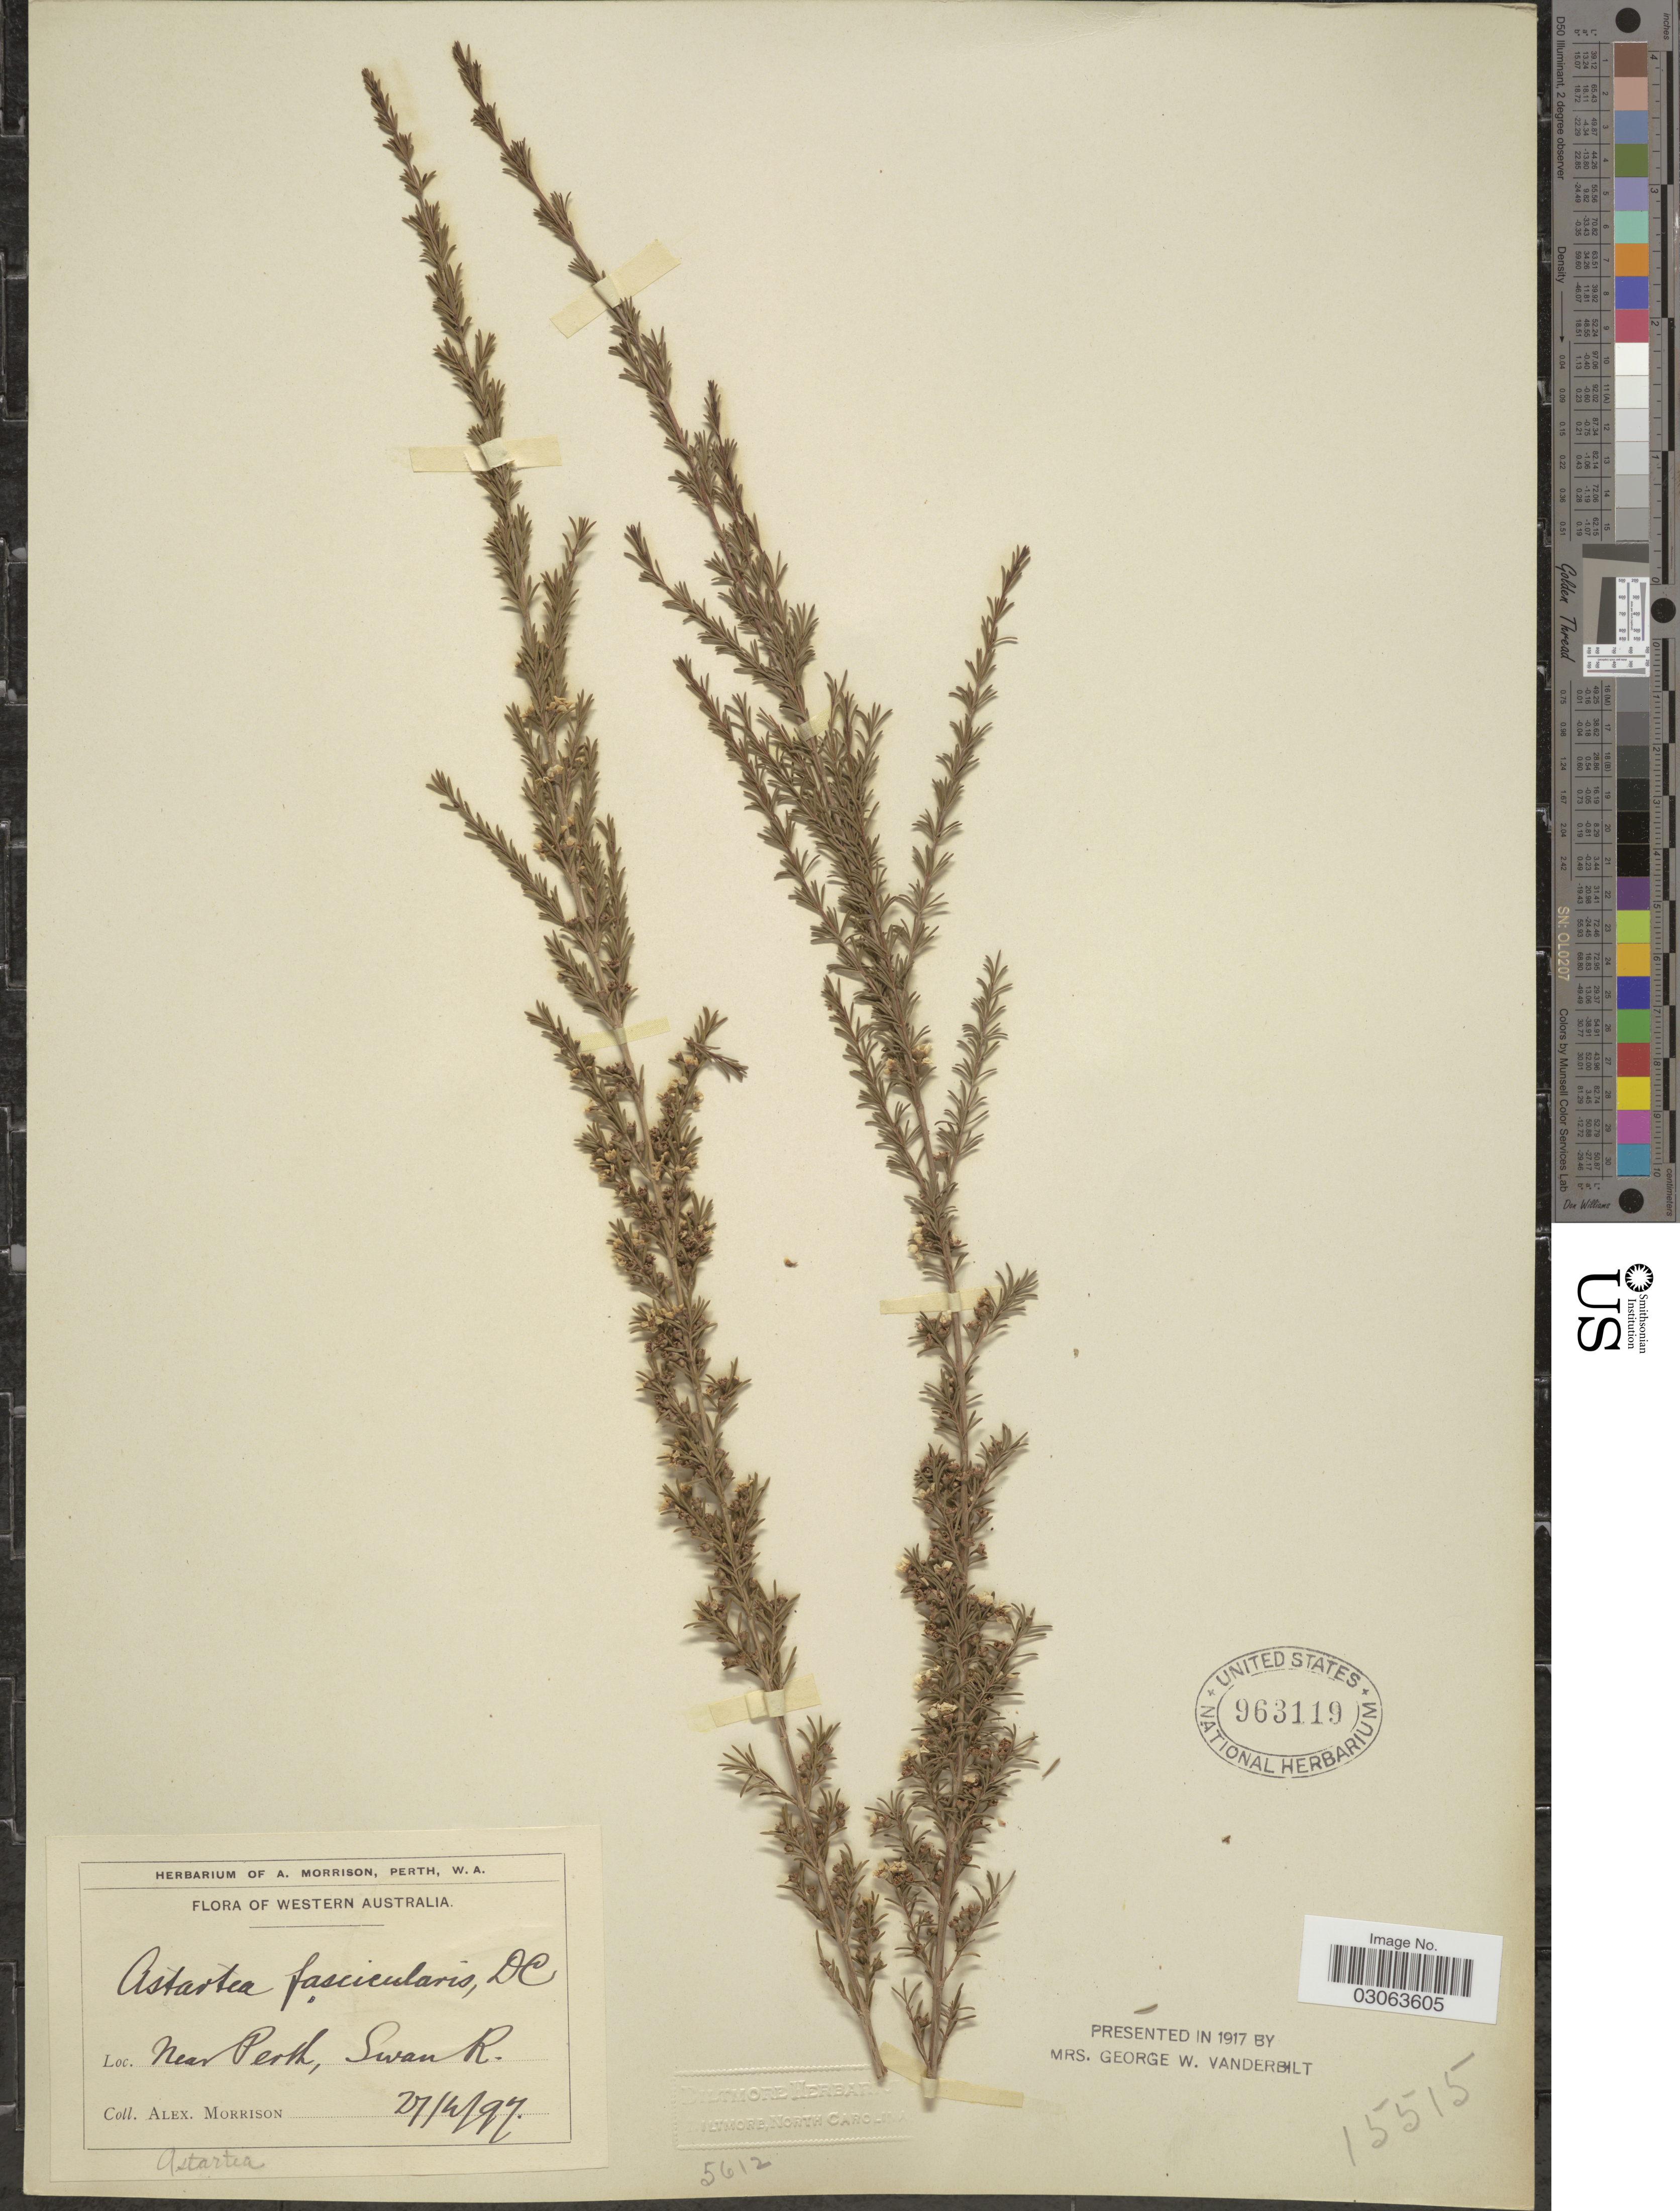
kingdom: Plantae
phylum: Tracheophyta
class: Magnoliopsida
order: Myrtales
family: Myrtaceae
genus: Astartea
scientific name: Astartea fascicularis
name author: (Labill.) A. Cunn. ex DC.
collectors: A. Morrison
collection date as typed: Transcribed d/m/y: 27/4/97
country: Australia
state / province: Western Australia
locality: Near Perth, Swan R.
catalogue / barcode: US 963119